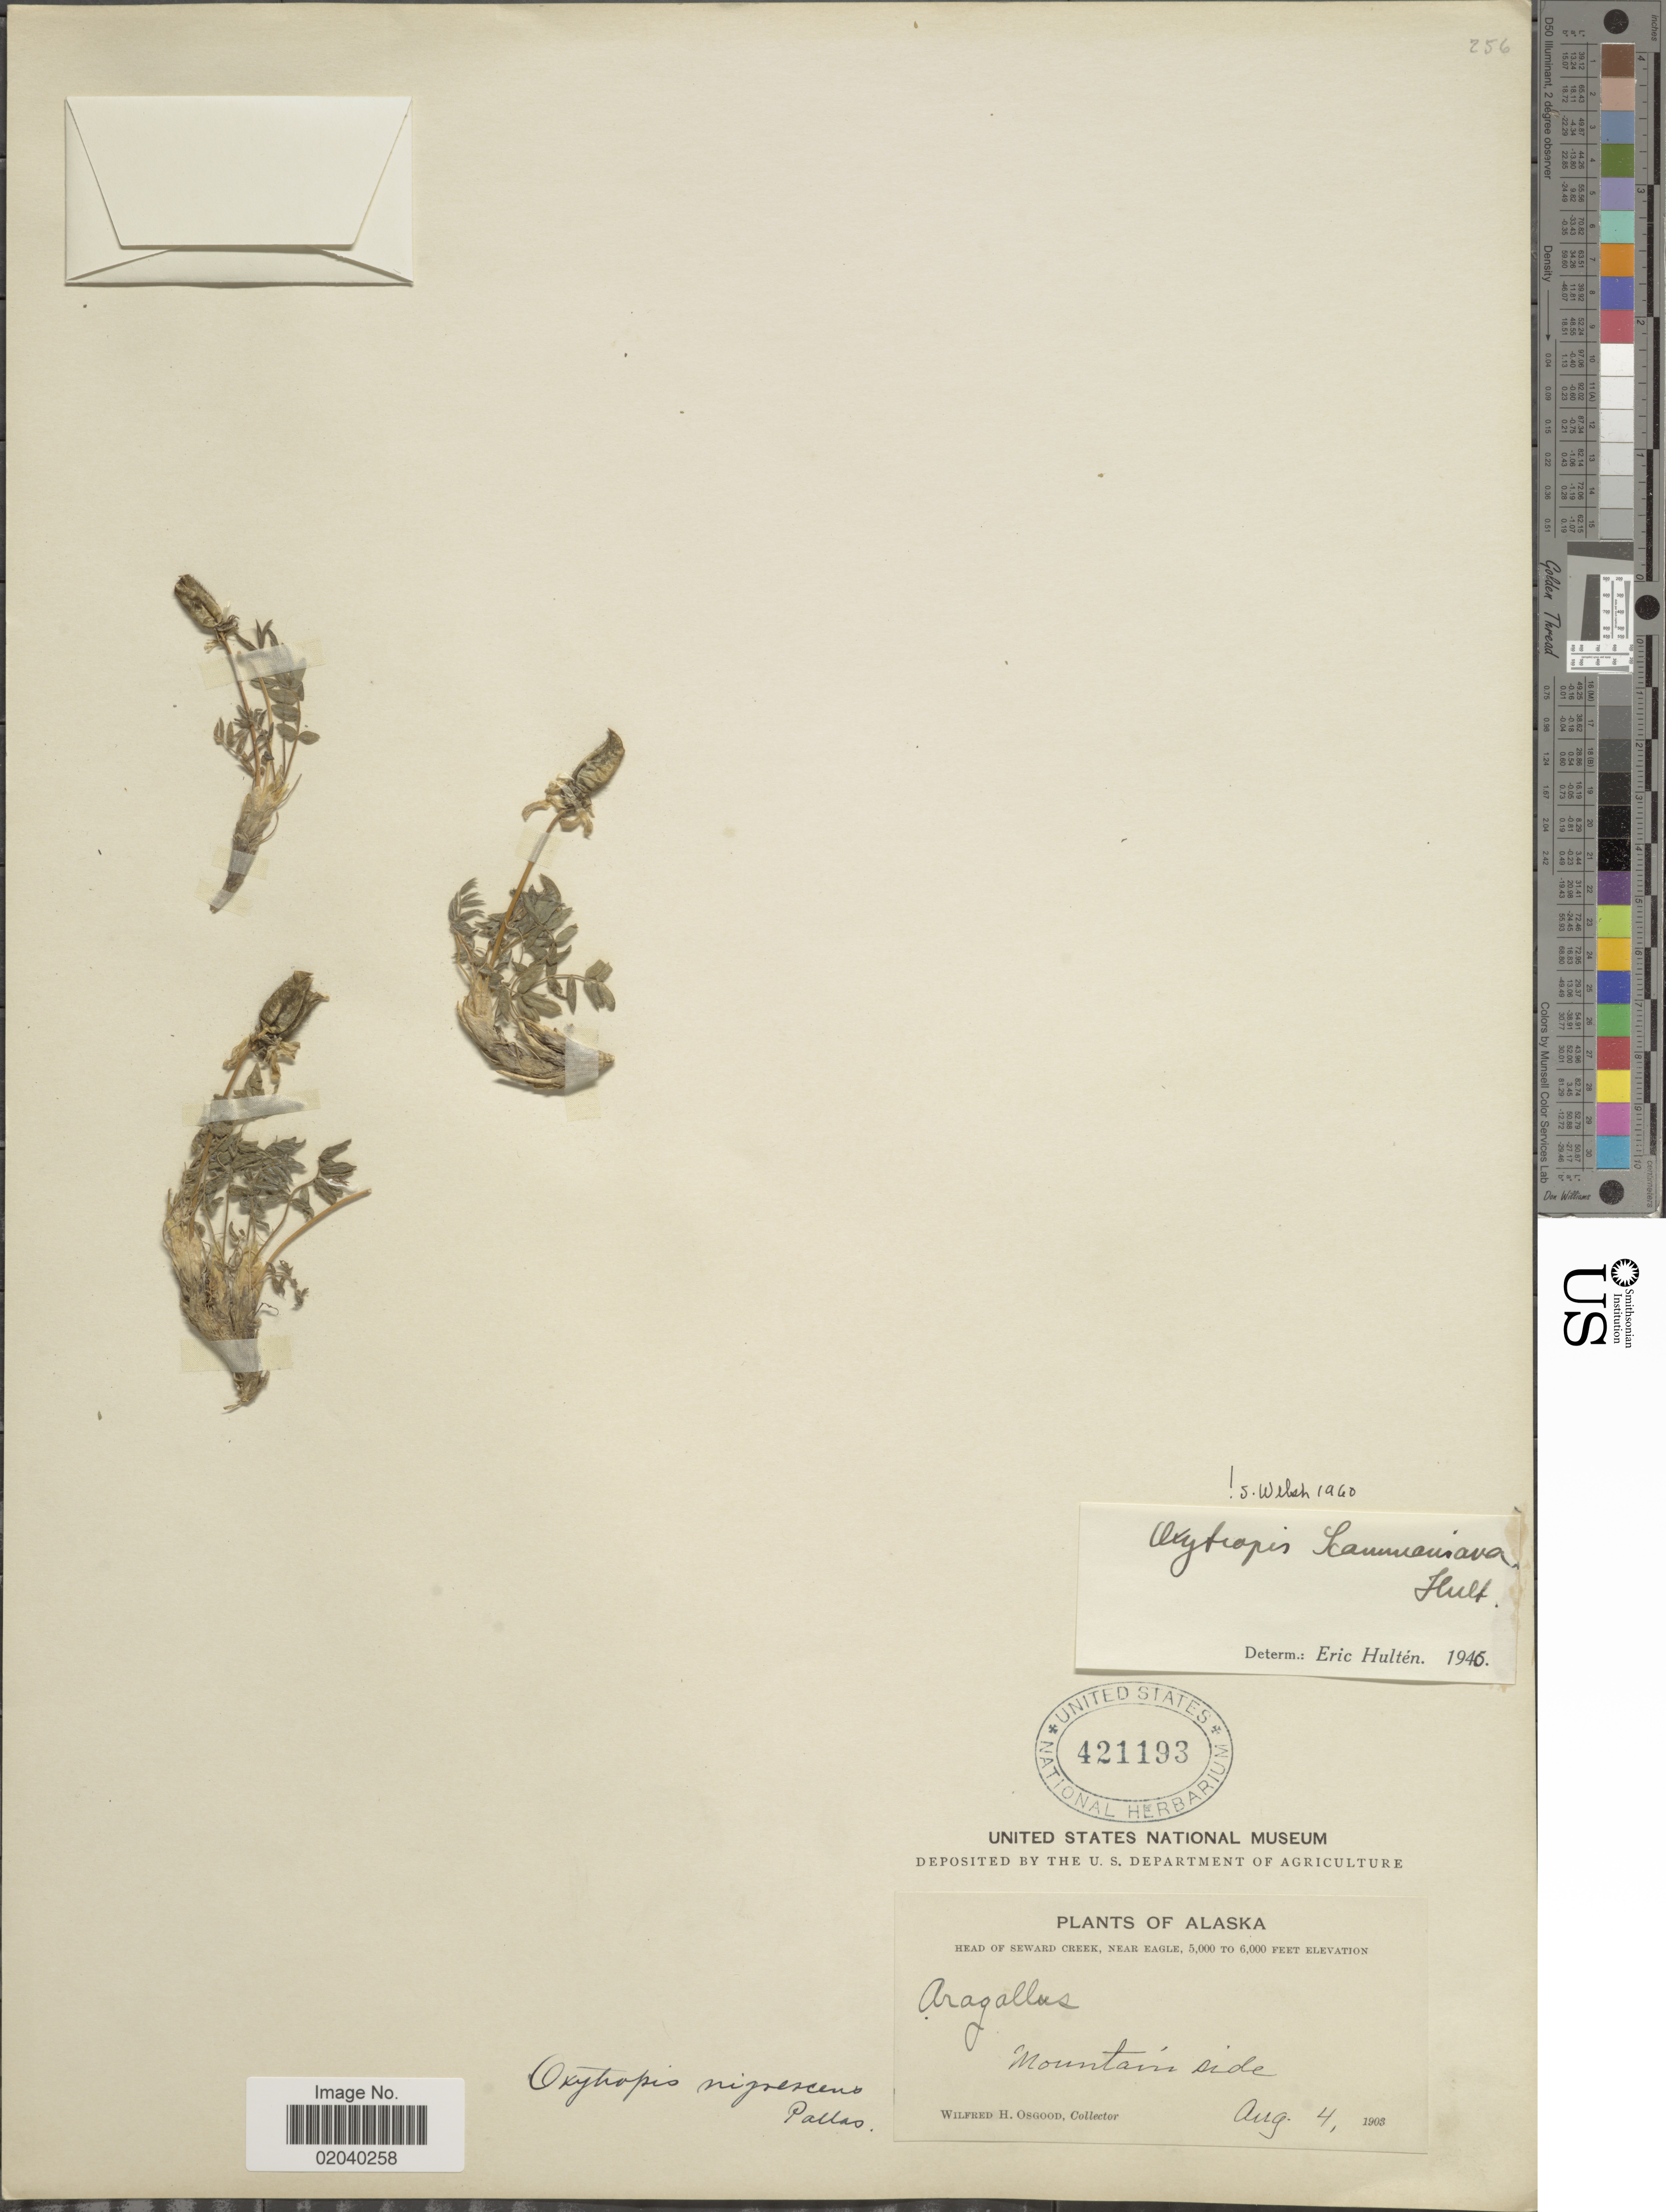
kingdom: Plantae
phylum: Tracheophyta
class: Magnoliopsida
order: Fabales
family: Fabaceae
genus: Oxytropis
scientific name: Oxytropis scammaniana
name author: Hultén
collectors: W. Osgood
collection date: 1903-08-04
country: United States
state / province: Alaska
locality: Head of Seward Creek, near Eagle, Mountain side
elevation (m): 1524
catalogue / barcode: US 421193